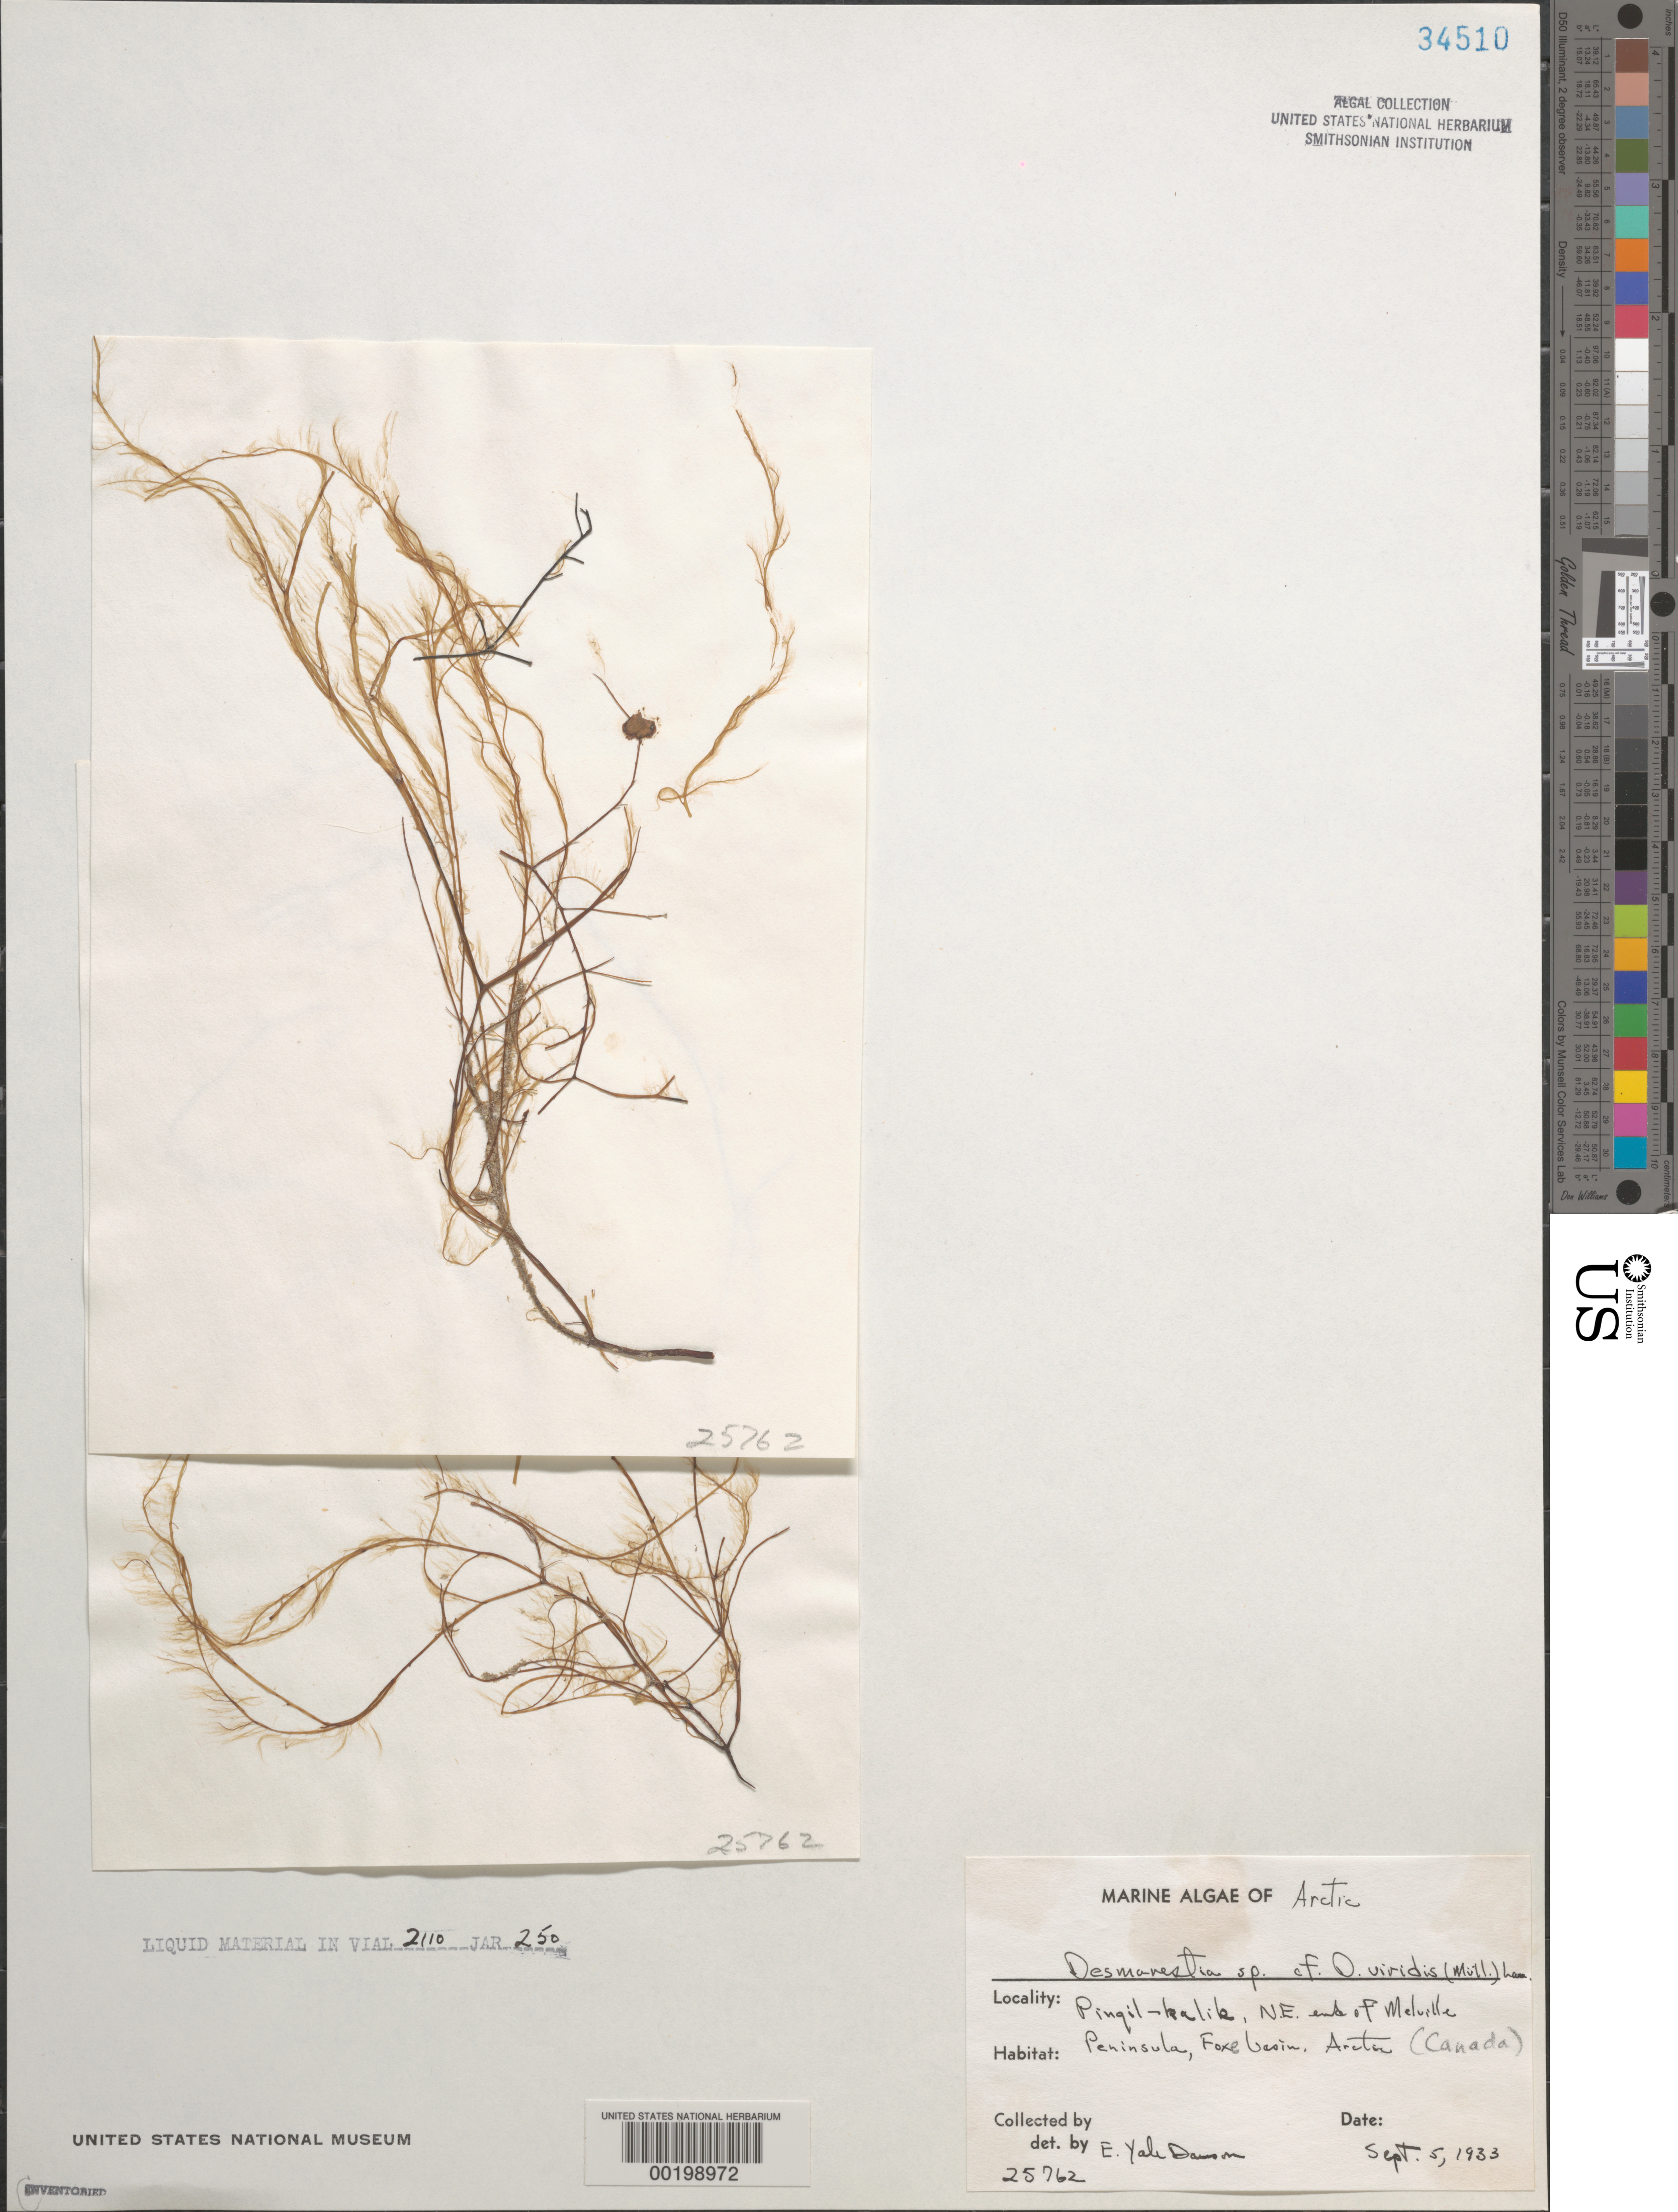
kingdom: Chromista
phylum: Ochrophyta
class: Phaeophyceae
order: Desmarestiales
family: Desmarestiaceae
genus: Desmarestia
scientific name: Desmarestia viridis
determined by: Dawson, E. Y.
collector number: EYD 25762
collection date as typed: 05 Sep 1933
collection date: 1933-09-05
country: Canada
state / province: Nunavut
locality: Pingil-kalik, melville peninsula, foxe basin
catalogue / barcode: US 34510